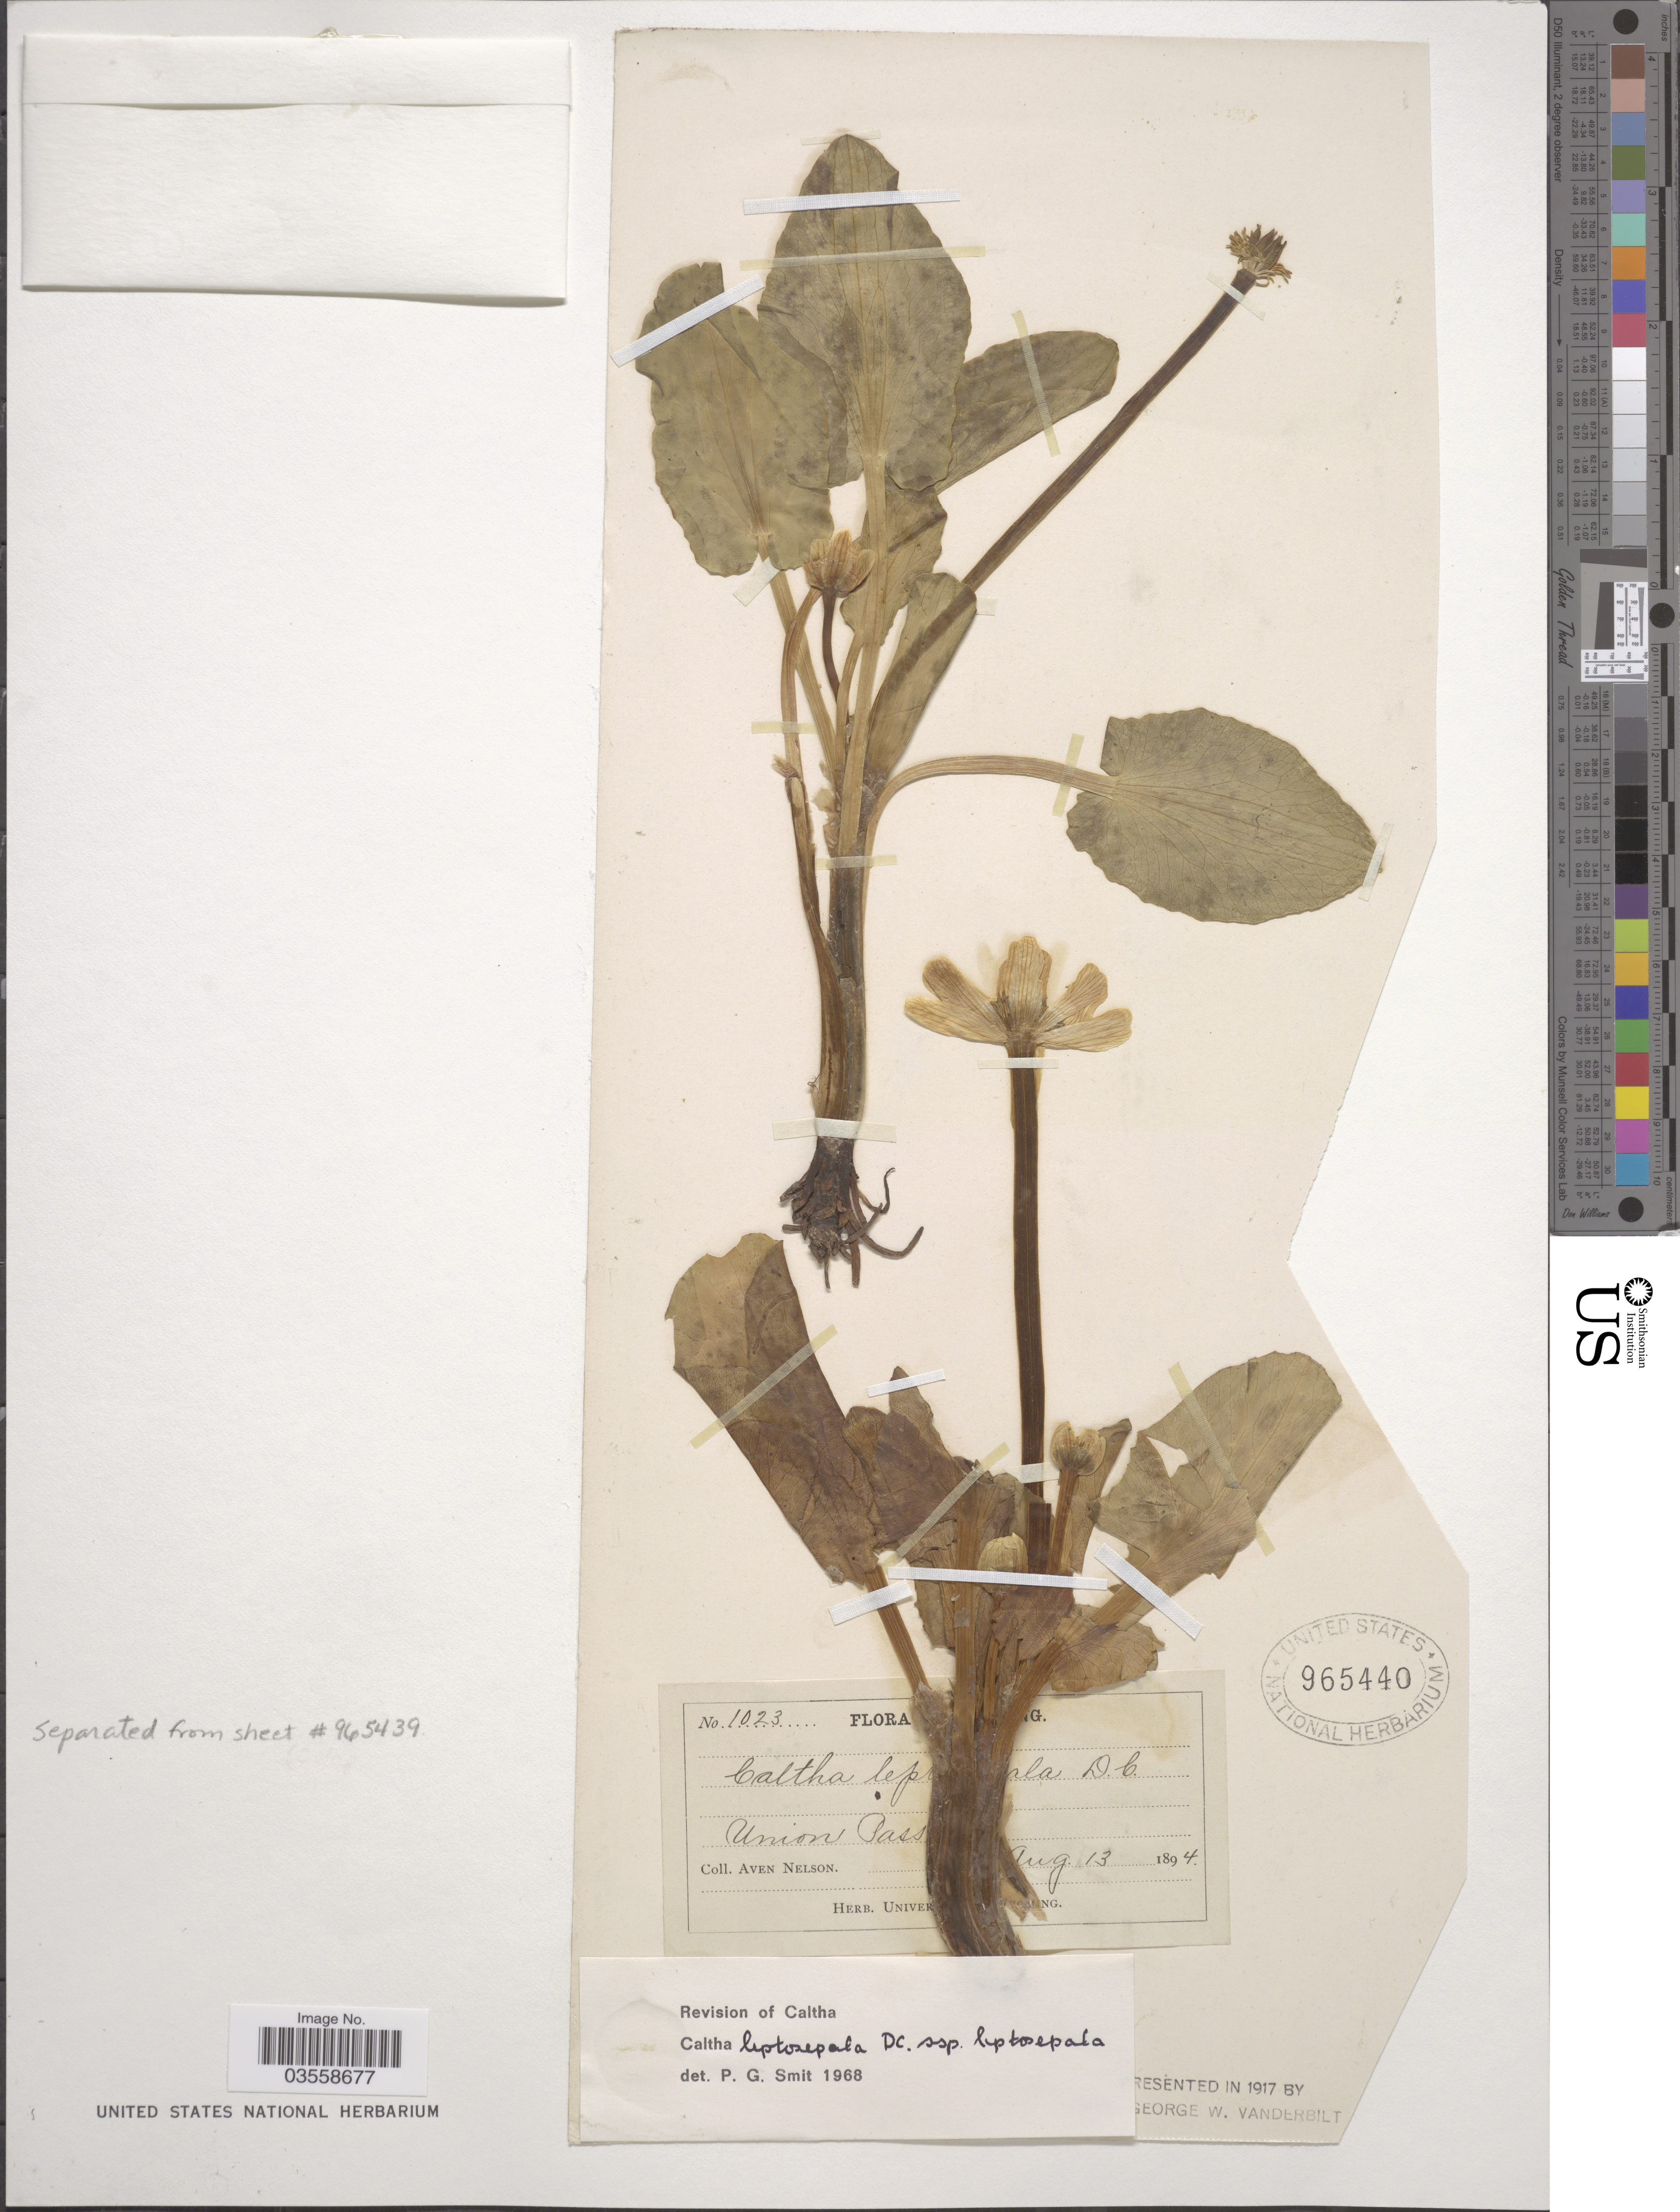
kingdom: Plantae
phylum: Tracheophyta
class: Magnoliopsida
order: Ranunculales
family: Ranunculaceae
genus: Caltha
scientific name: Caltha leptosepala subsp. leptosepala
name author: DC.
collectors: A. Nelson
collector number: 1023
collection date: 1894-08-13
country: United States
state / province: Wyoming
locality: Union Pass.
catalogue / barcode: US 965440